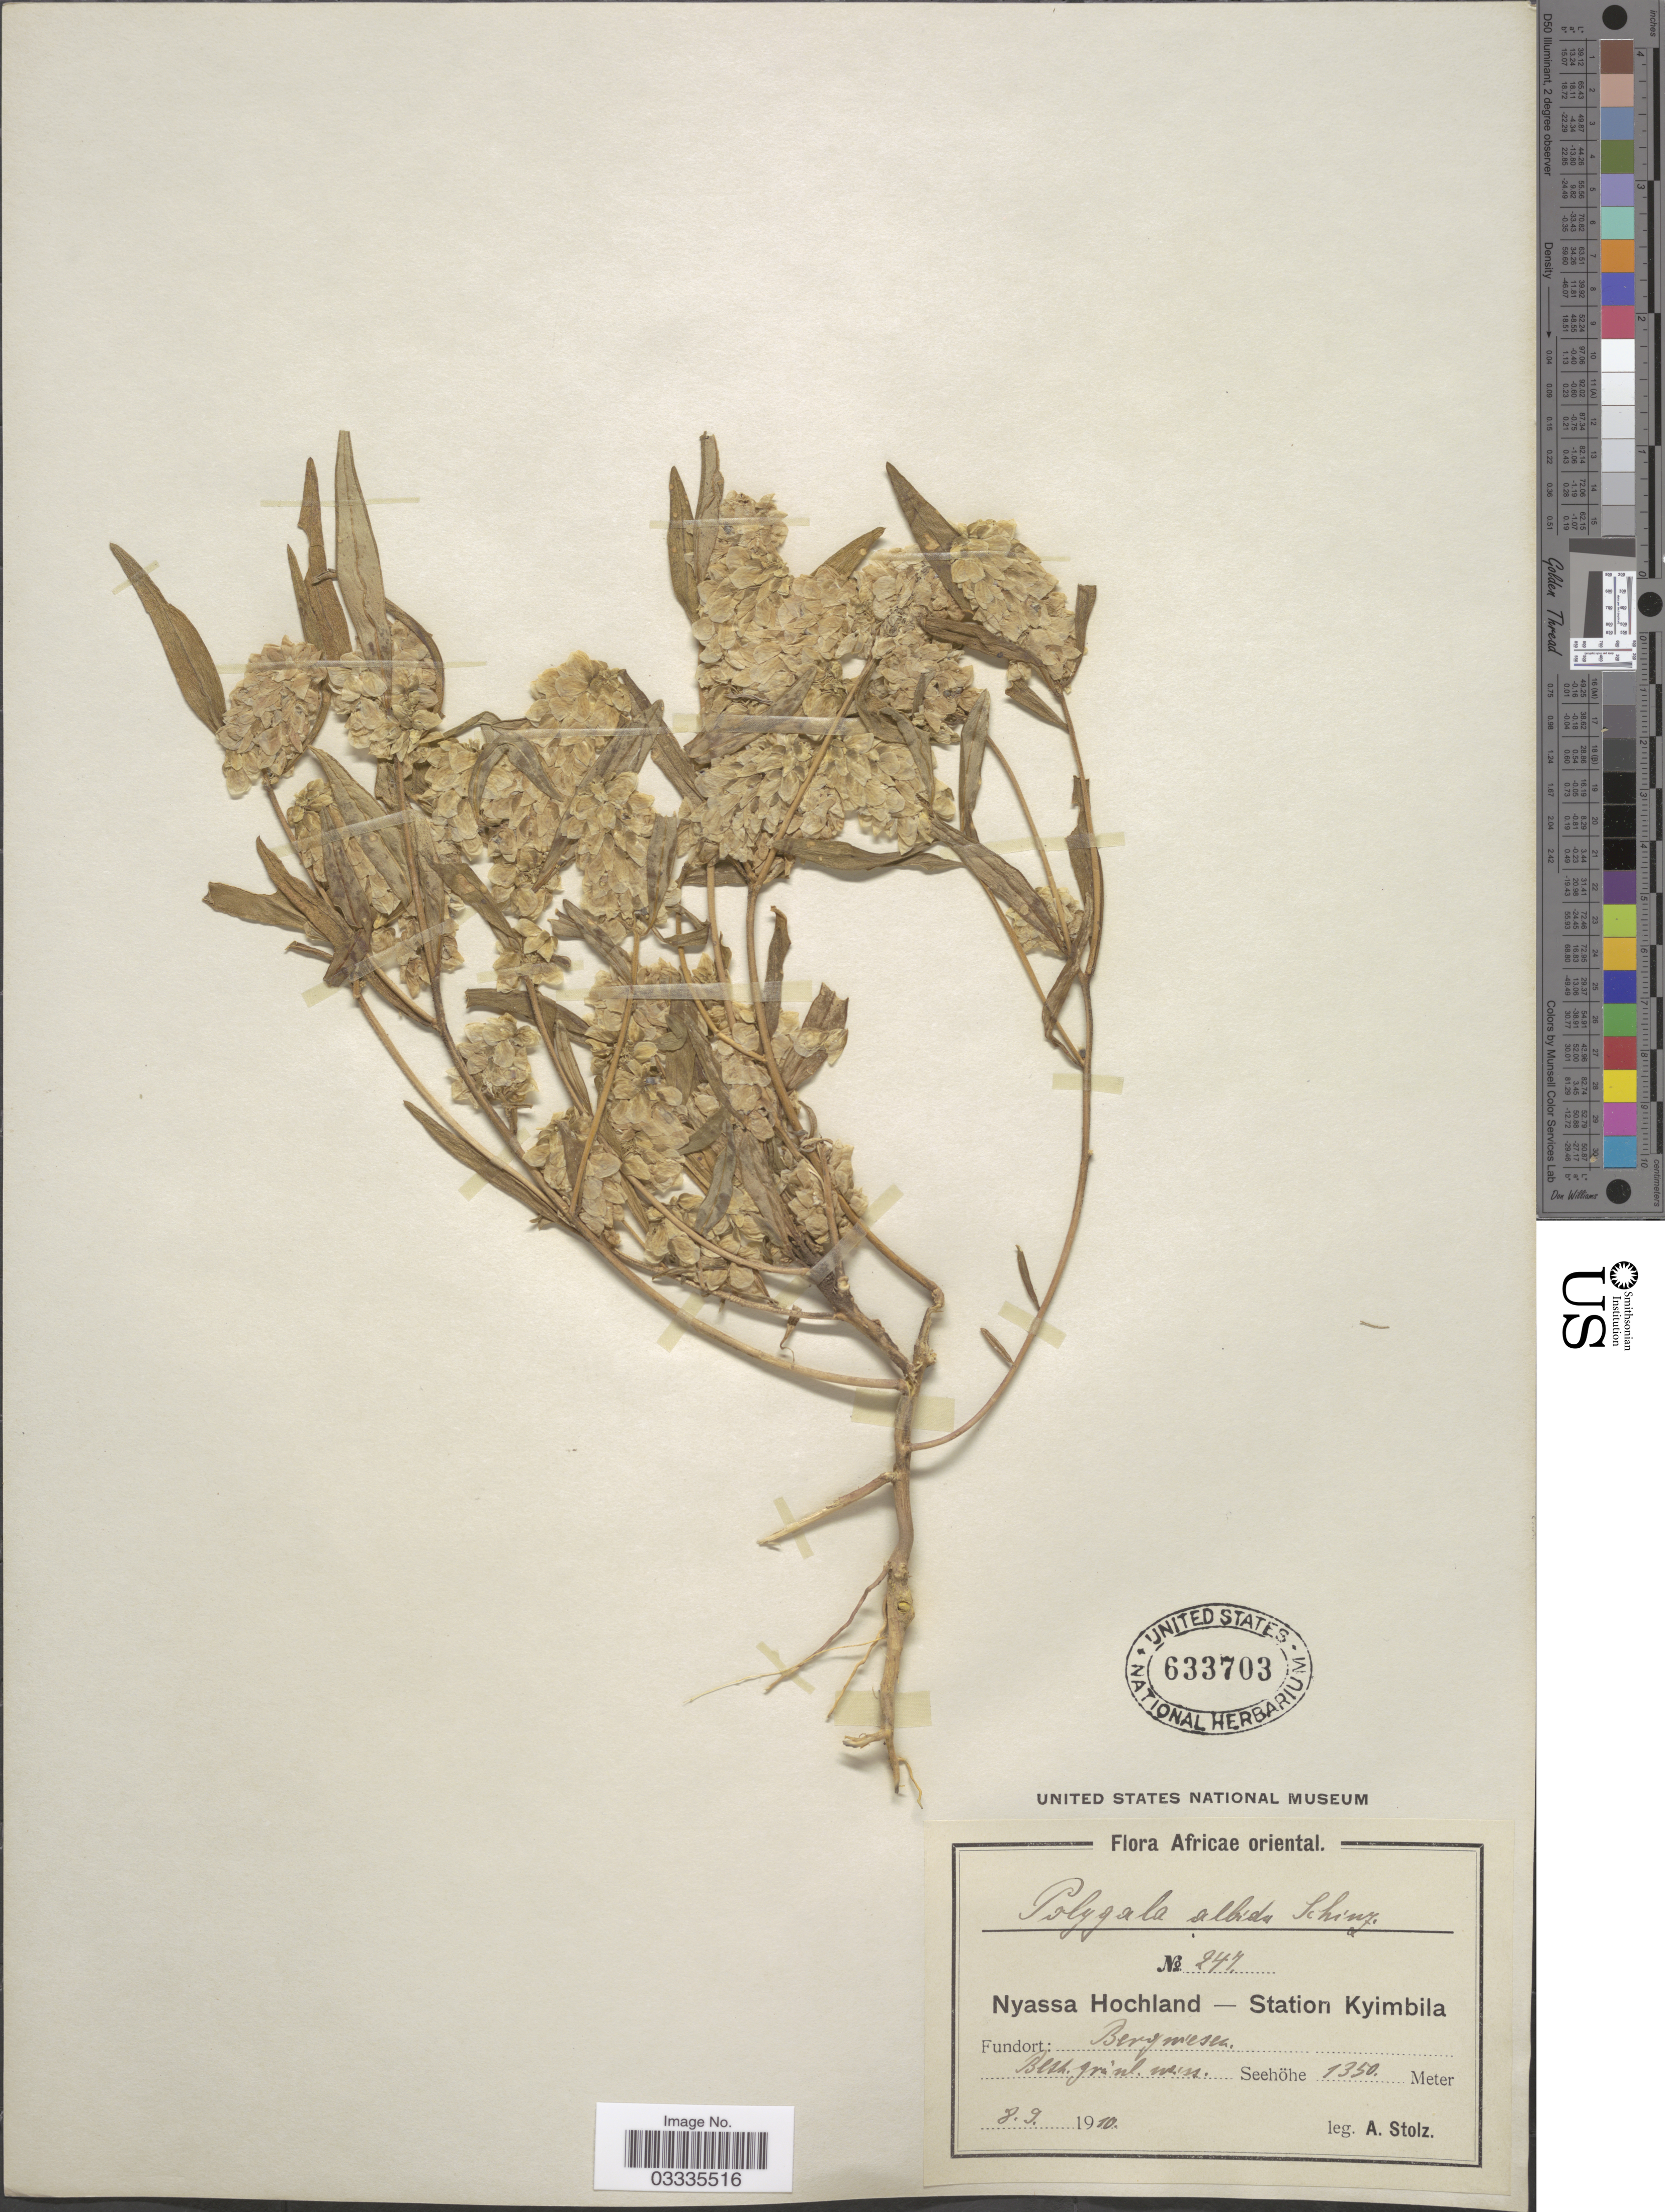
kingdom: Plantae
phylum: Tracheophyta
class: Magnoliopsida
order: Fabales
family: Polygalaceae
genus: Polygala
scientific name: Polygala albida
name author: Schinz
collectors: A. Stolz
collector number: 247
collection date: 1910-09-08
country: Tanzania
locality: Africae oriental. Nyassa Hochland - Station Kyimbila. Bergwiesen.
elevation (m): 1350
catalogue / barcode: US 633703